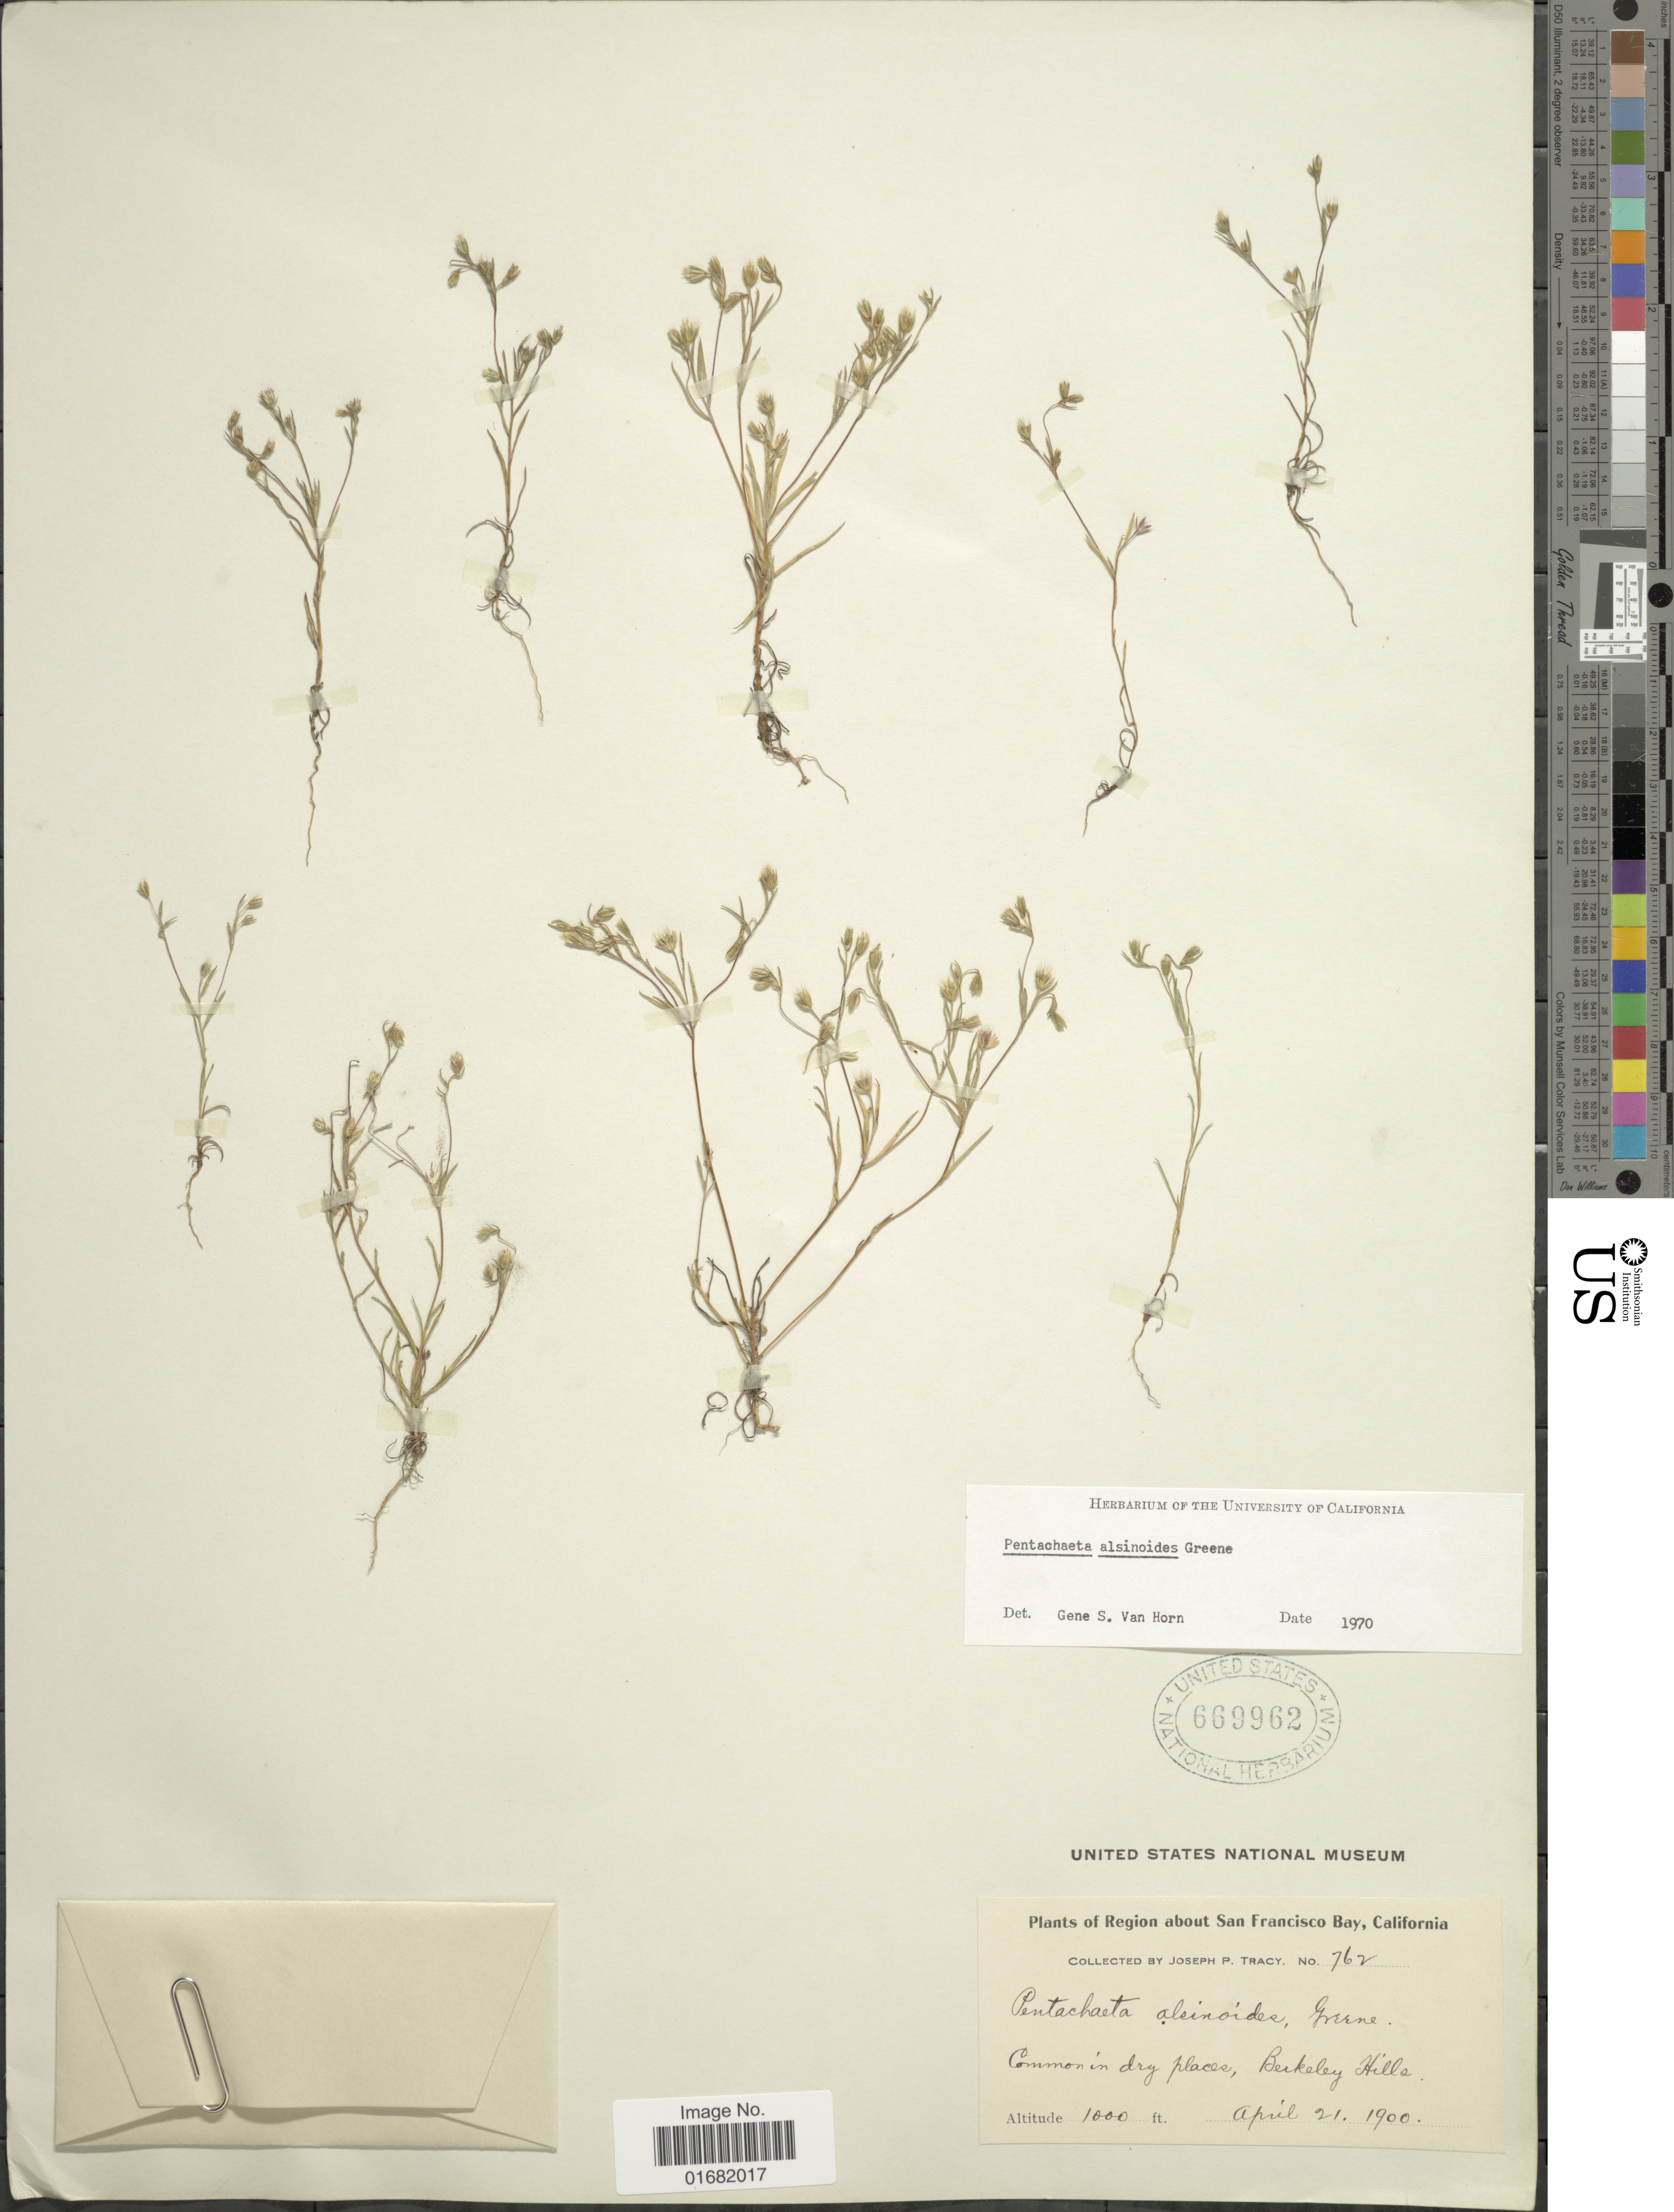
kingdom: Plantae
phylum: Tracheophyta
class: Magnoliopsida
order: Asterales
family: Asteraceae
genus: Pentachaeta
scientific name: Pentachaeta alsinoides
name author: Greene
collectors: J. Tracy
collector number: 762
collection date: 1900-04-21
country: United States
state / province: California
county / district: San Francisco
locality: Region about San Francisco Bay. Berkeley Hills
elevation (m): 305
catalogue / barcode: US 669962